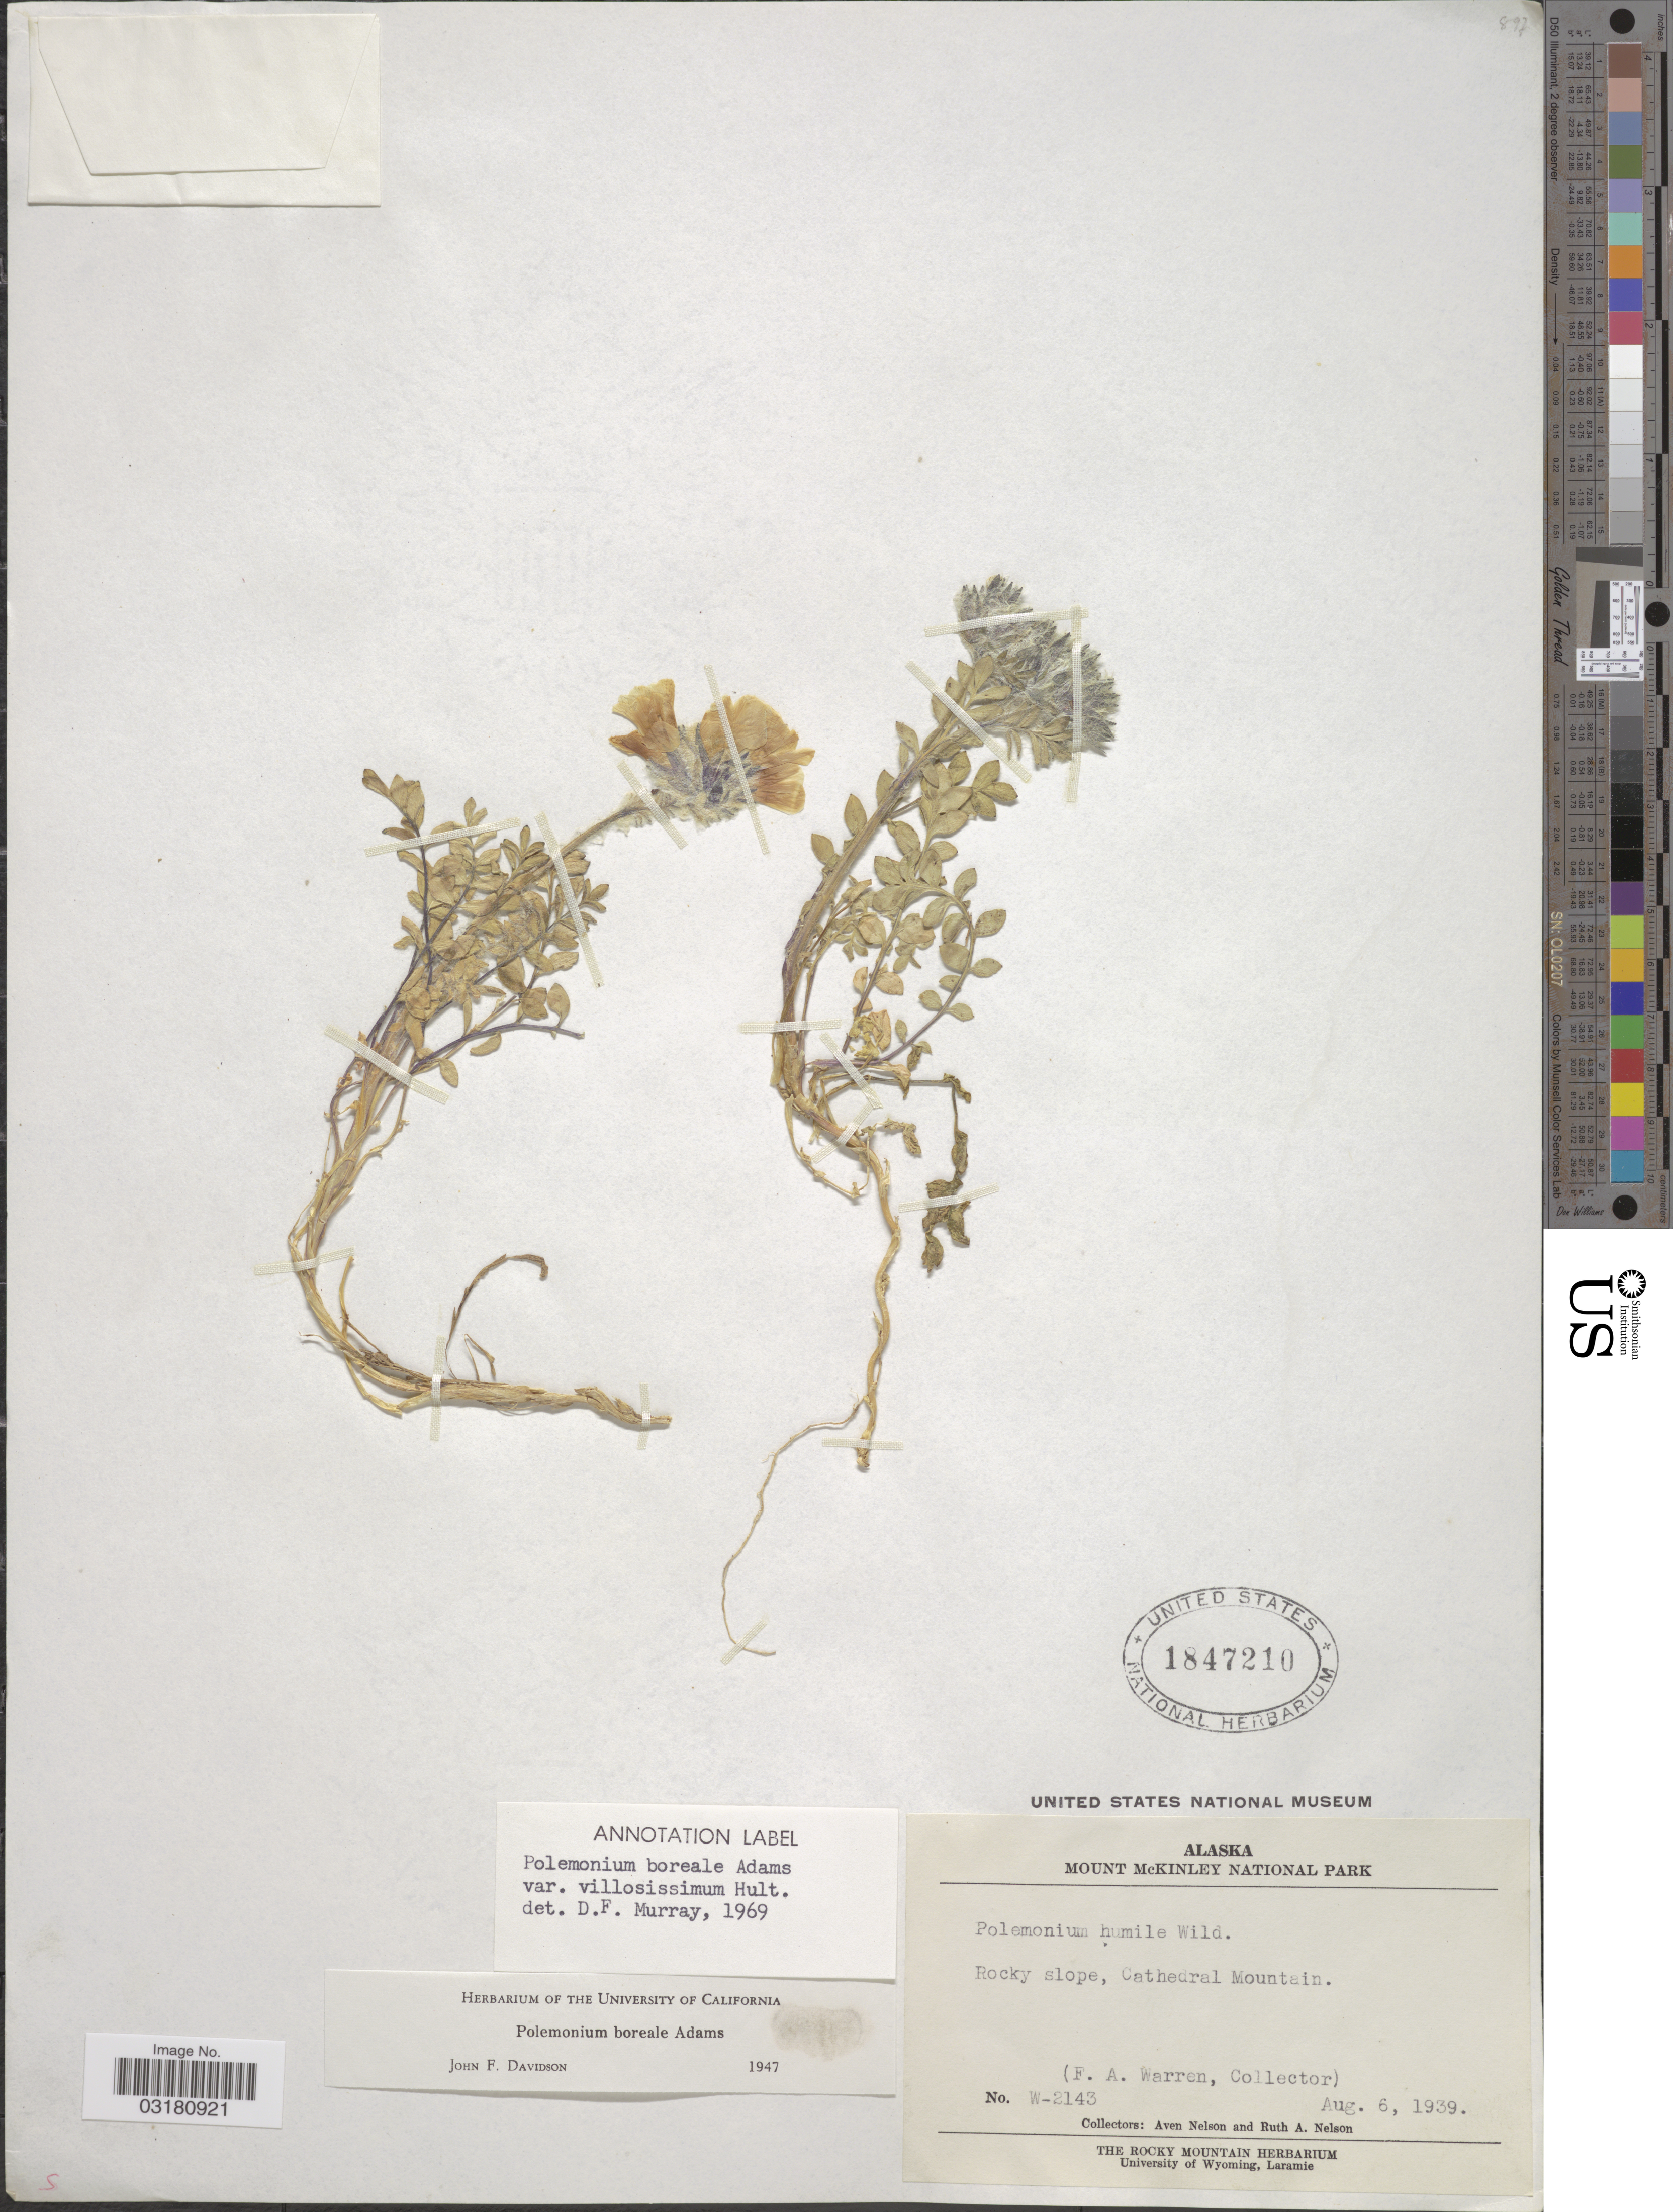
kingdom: Plantae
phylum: Tracheophyta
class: Magnoliopsida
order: Ericales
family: Polemoniaceae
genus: Polemonium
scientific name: Polemonium boreale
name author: Adams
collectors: F. Warren, A. Nelson & R. A. Nelson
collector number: W-2143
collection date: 1939-08-06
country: United States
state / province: Alaska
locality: Mount McKinley National Park. Rocky slope, Cathedral Mountain.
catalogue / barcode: US 1847210